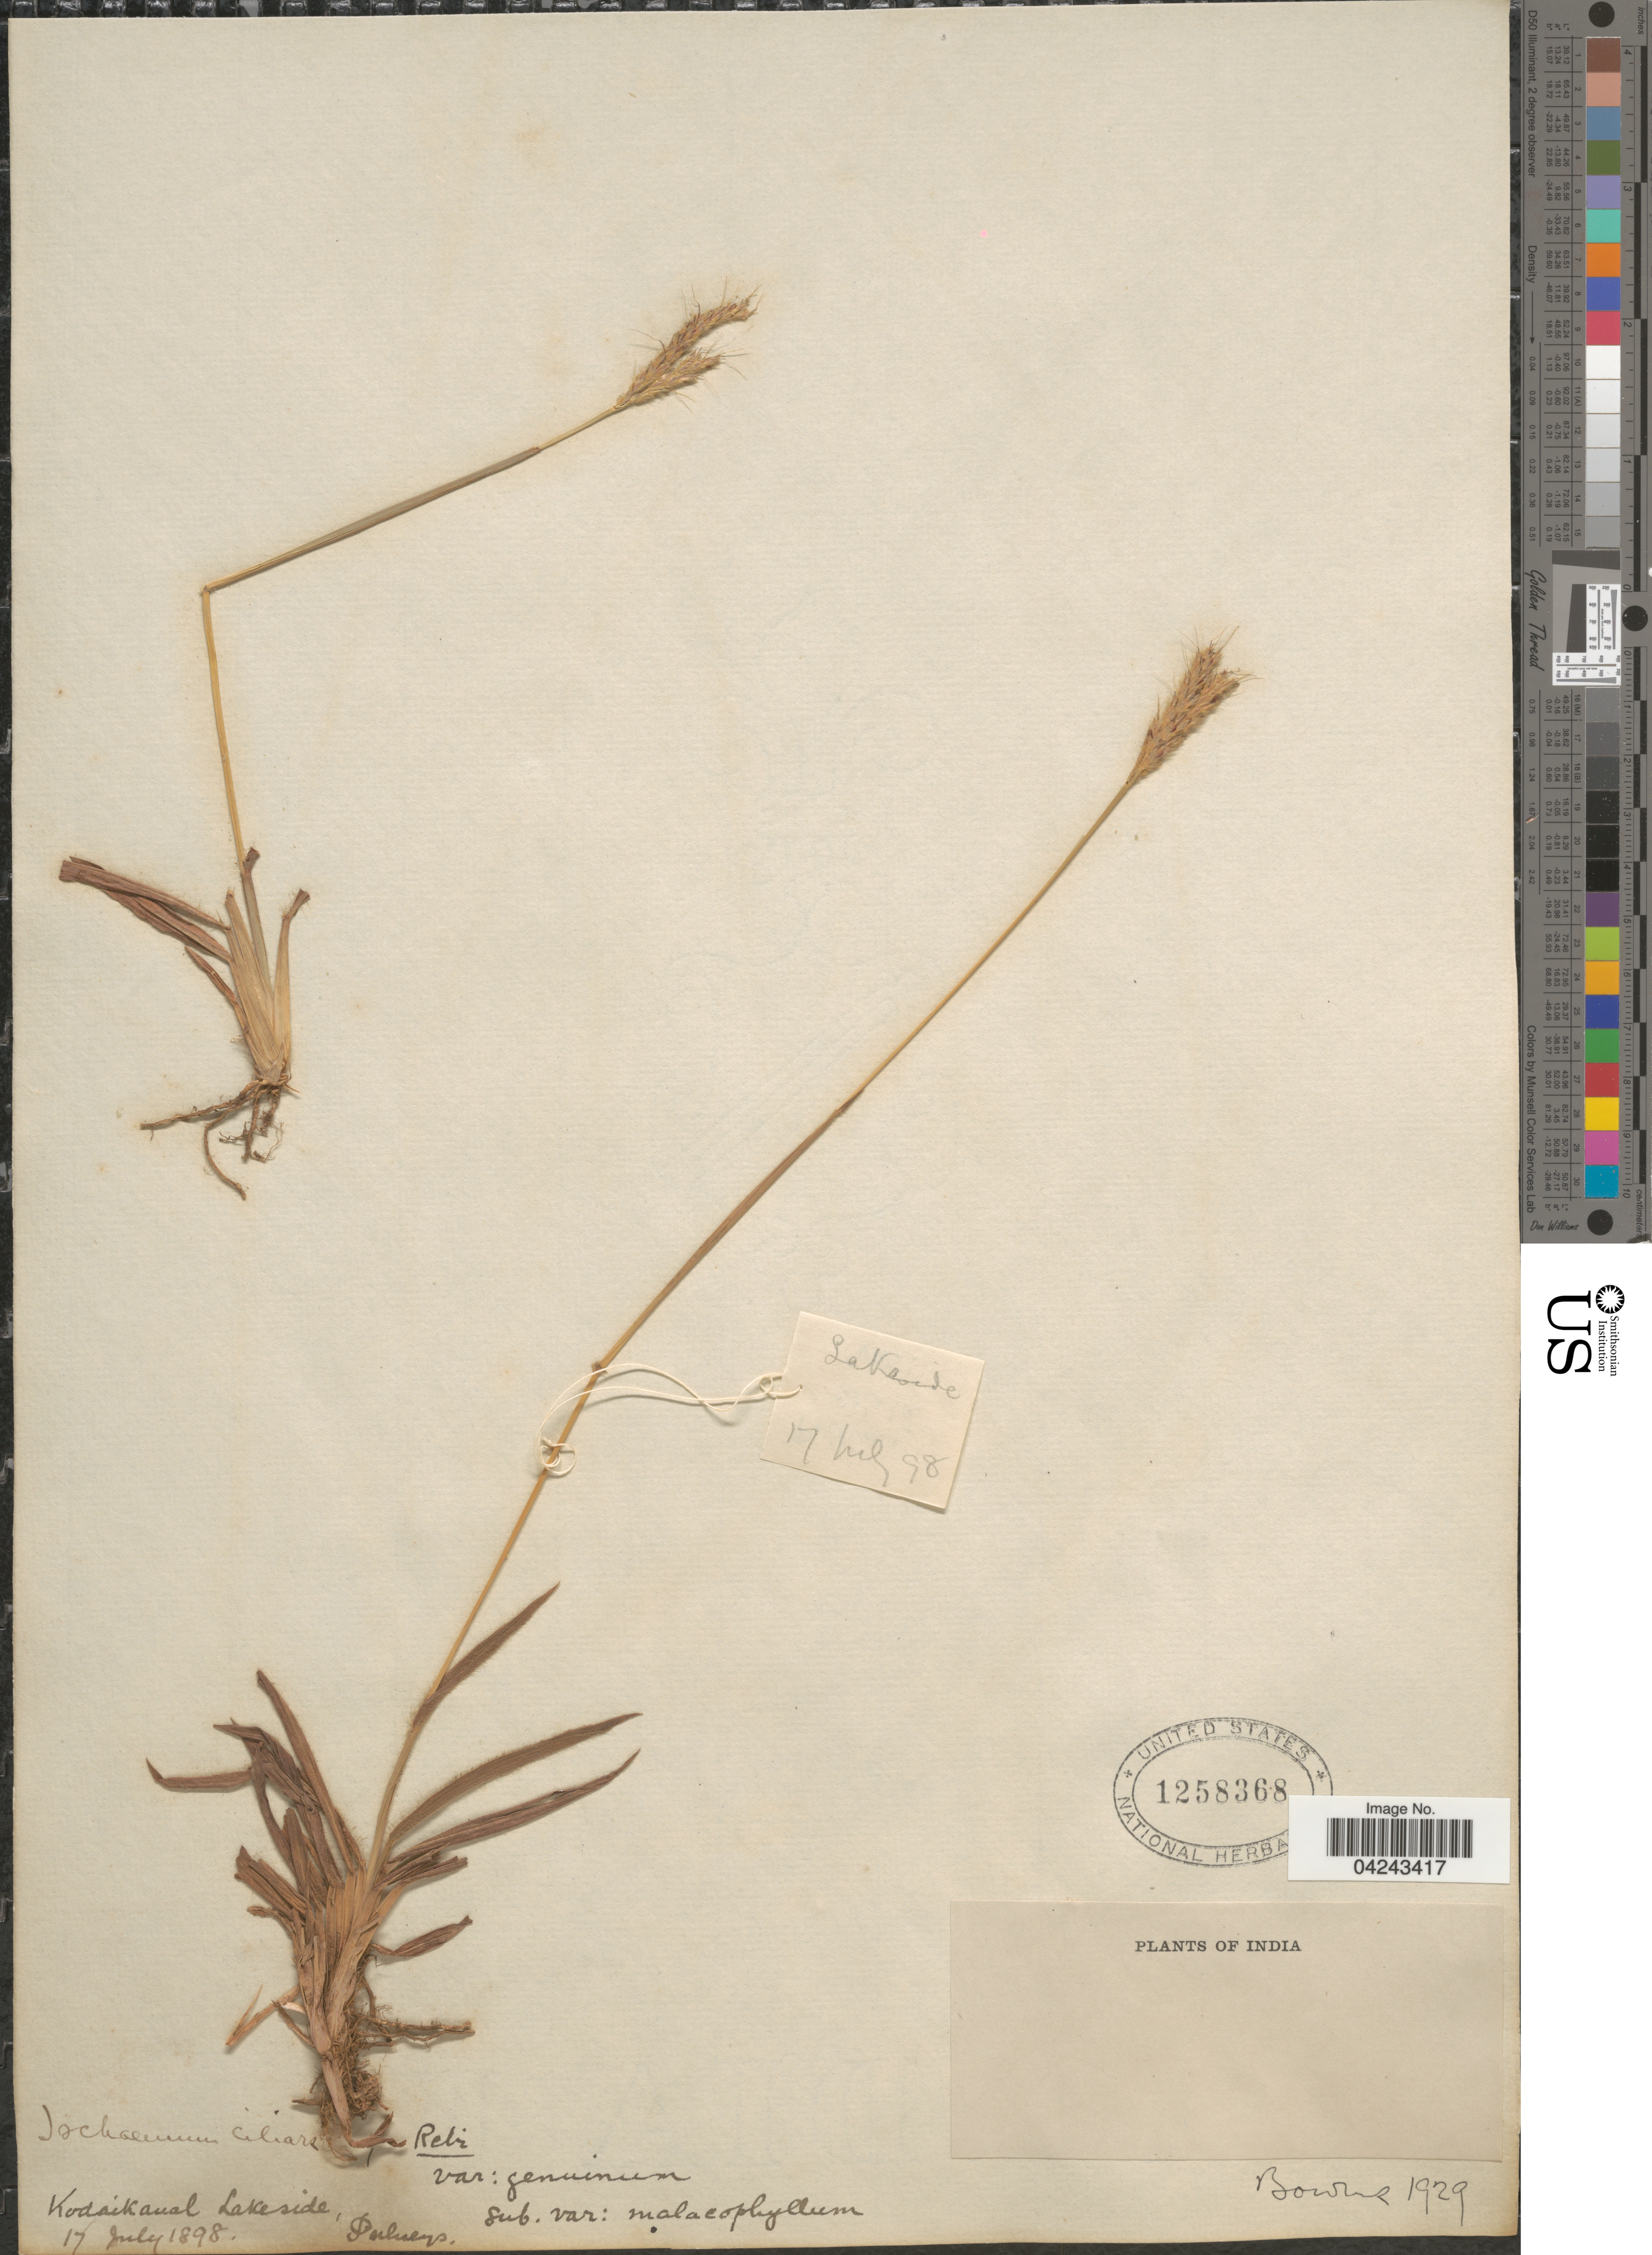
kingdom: Plantae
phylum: Tracheophyta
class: Liliopsida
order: Poales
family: Poaceae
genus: Ischaemum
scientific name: Ischaemum ciliare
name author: Retz.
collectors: -- Bourne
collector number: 1929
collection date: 1898-07-17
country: India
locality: Kodaikanal Lakeside, Pulneys.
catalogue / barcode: US 1258368